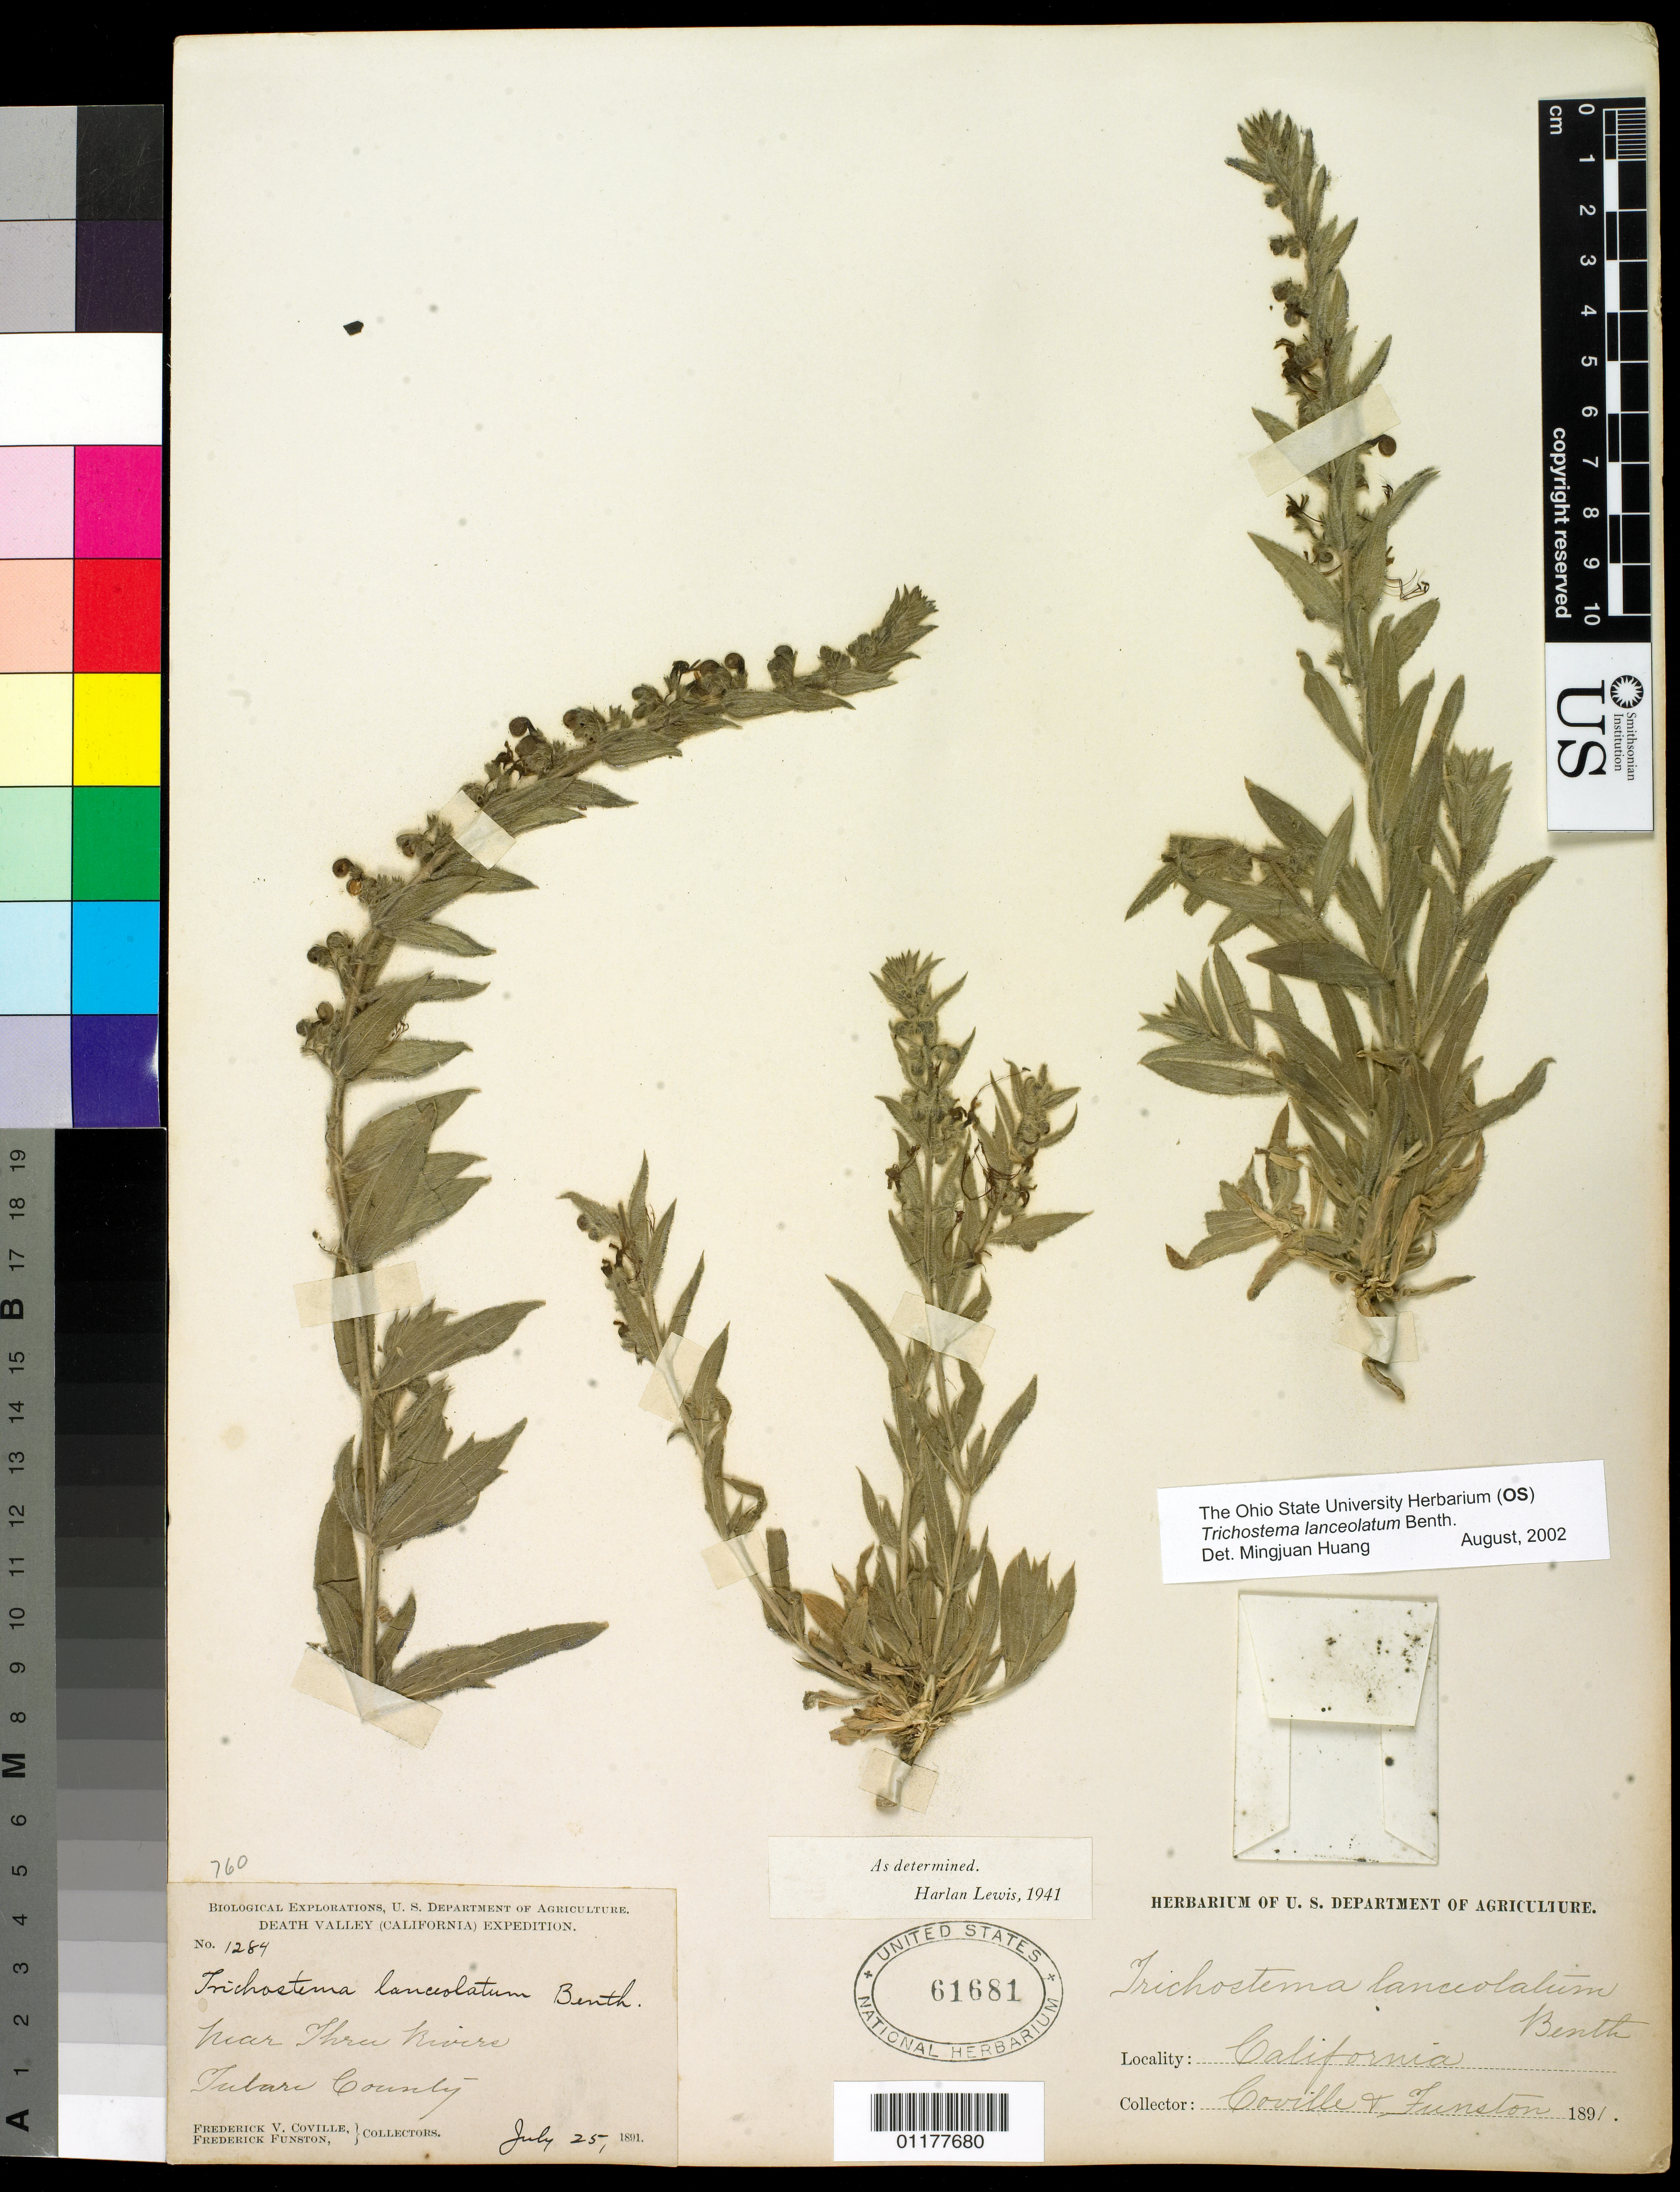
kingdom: Plantae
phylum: Tracheophyta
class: Magnoliopsida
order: Lamiales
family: Lamiaceae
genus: Trichostema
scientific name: Trichostema lanceolatum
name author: Benth.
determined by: Huang, Mingjuan, (OS), Ohio State University Herbarium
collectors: F. V. Coville & F. Funston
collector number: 1284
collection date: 1891-07-25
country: United States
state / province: California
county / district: Tulare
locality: near Three Rivers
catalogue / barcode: US 61681